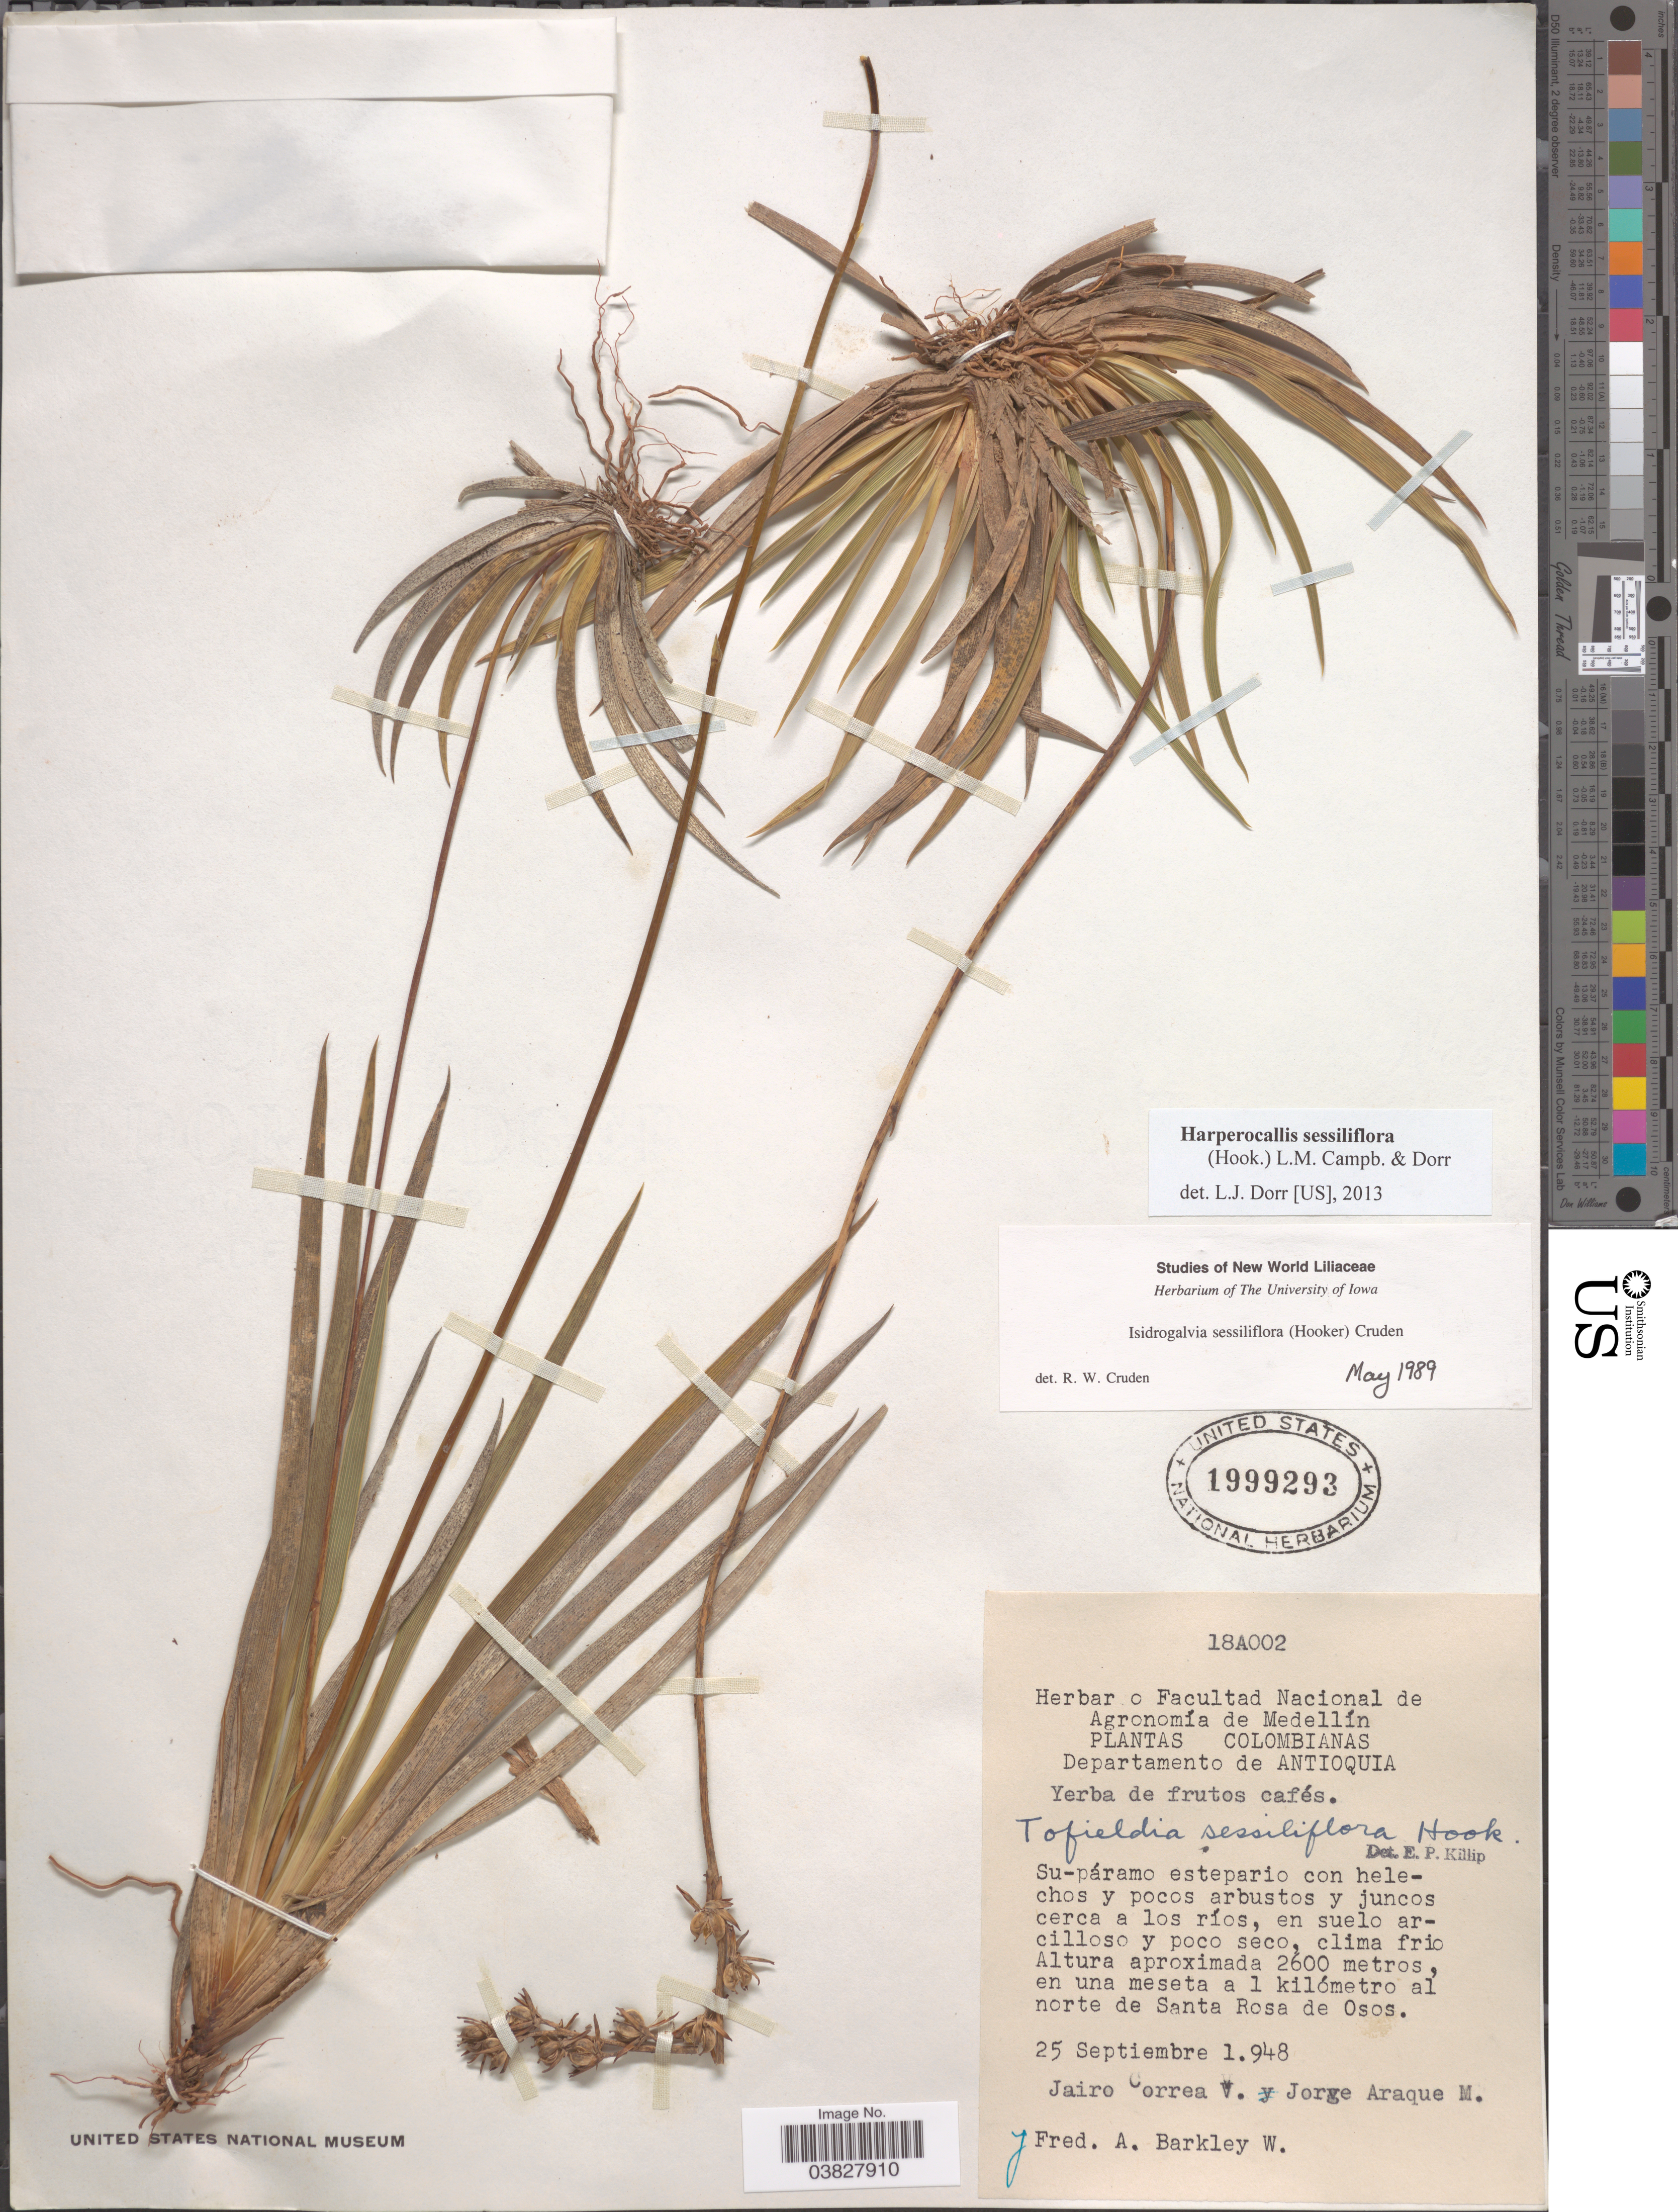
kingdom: Plantae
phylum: Tracheophyta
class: Liliopsida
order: Alismatales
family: Tofieldiaceae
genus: Harperocallis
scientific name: Harperocallis sessiliflora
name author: (Hook.) L.M. Campb. & Dorr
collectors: F. Barkley W.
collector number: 18A002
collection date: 1948-09-25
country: Colombia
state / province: Antioquia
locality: Departamento de Antioquia. En una meseta a 1 kilómetro al norte de Santa Rosa de Osos.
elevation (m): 2600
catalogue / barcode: US 1999293